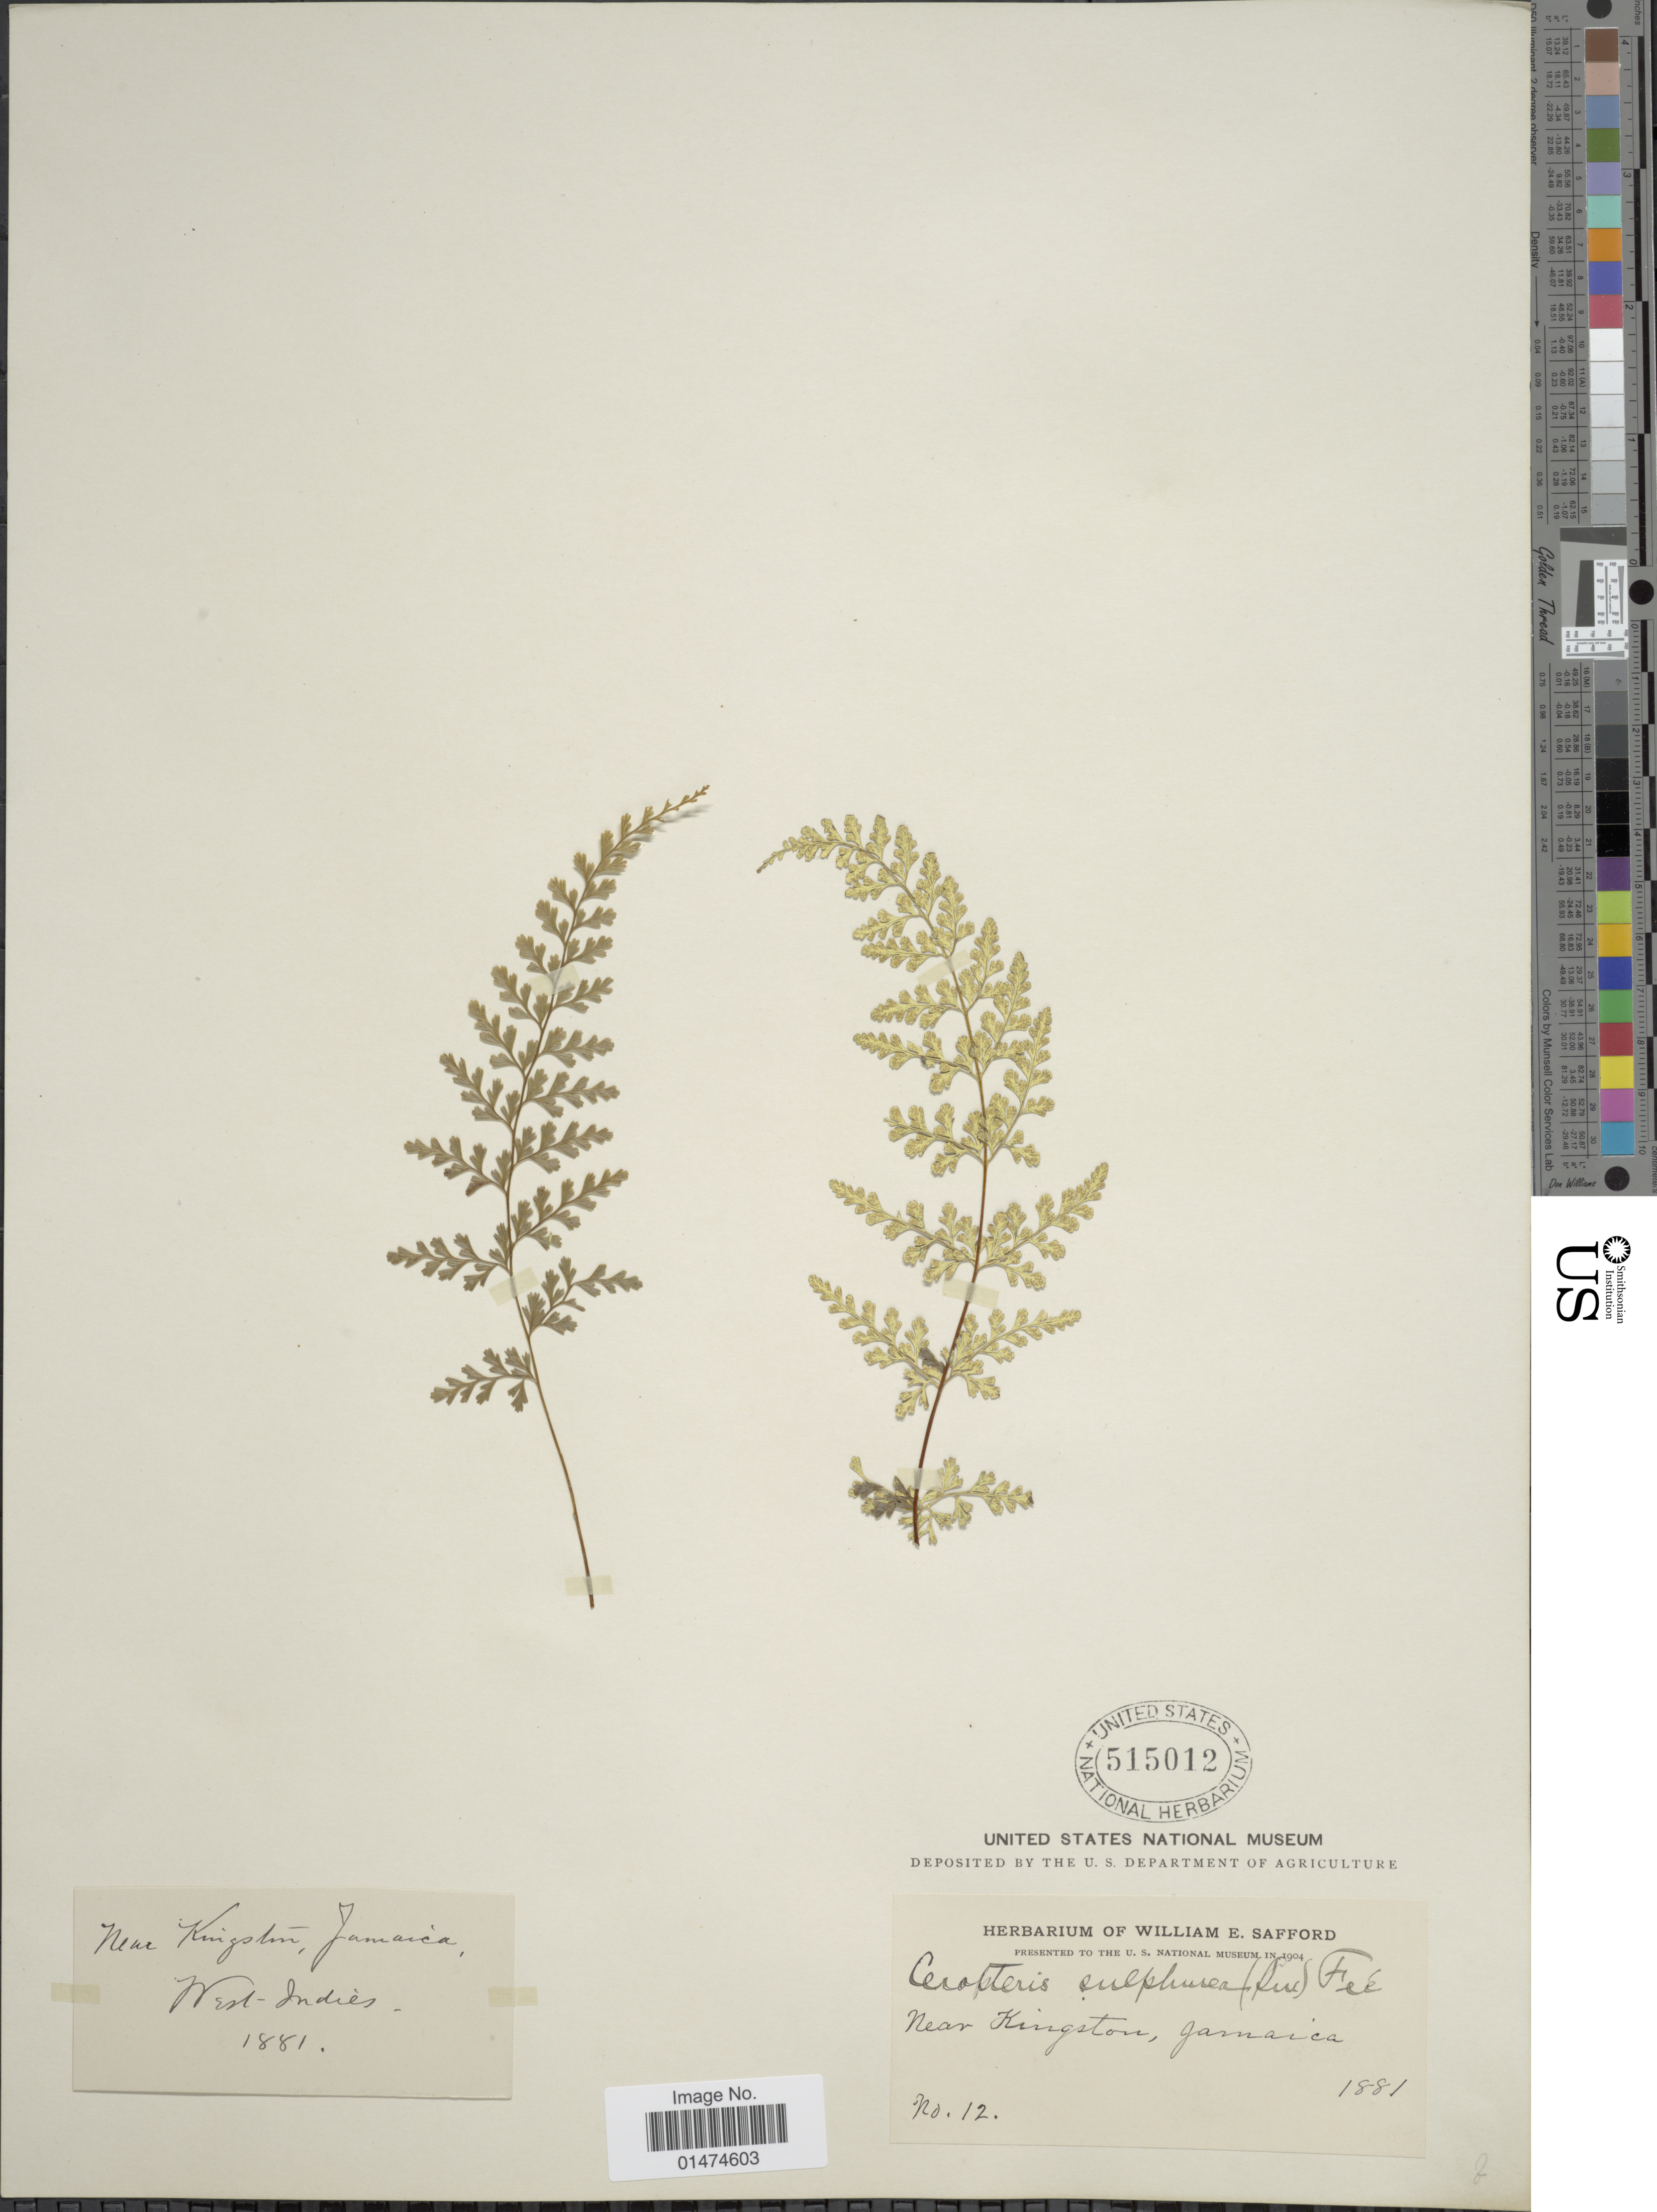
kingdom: Plantae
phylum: Tracheophyta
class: Polypodiopsida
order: Polypodiales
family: Pteridaceae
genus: Pityrogramma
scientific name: Pityrogramma sulphurea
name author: (Sw.) Maxon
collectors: ex herb. W. E. Safford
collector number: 12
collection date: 1881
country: Jamaica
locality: Jamaica, near Kingston.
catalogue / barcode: US 515012